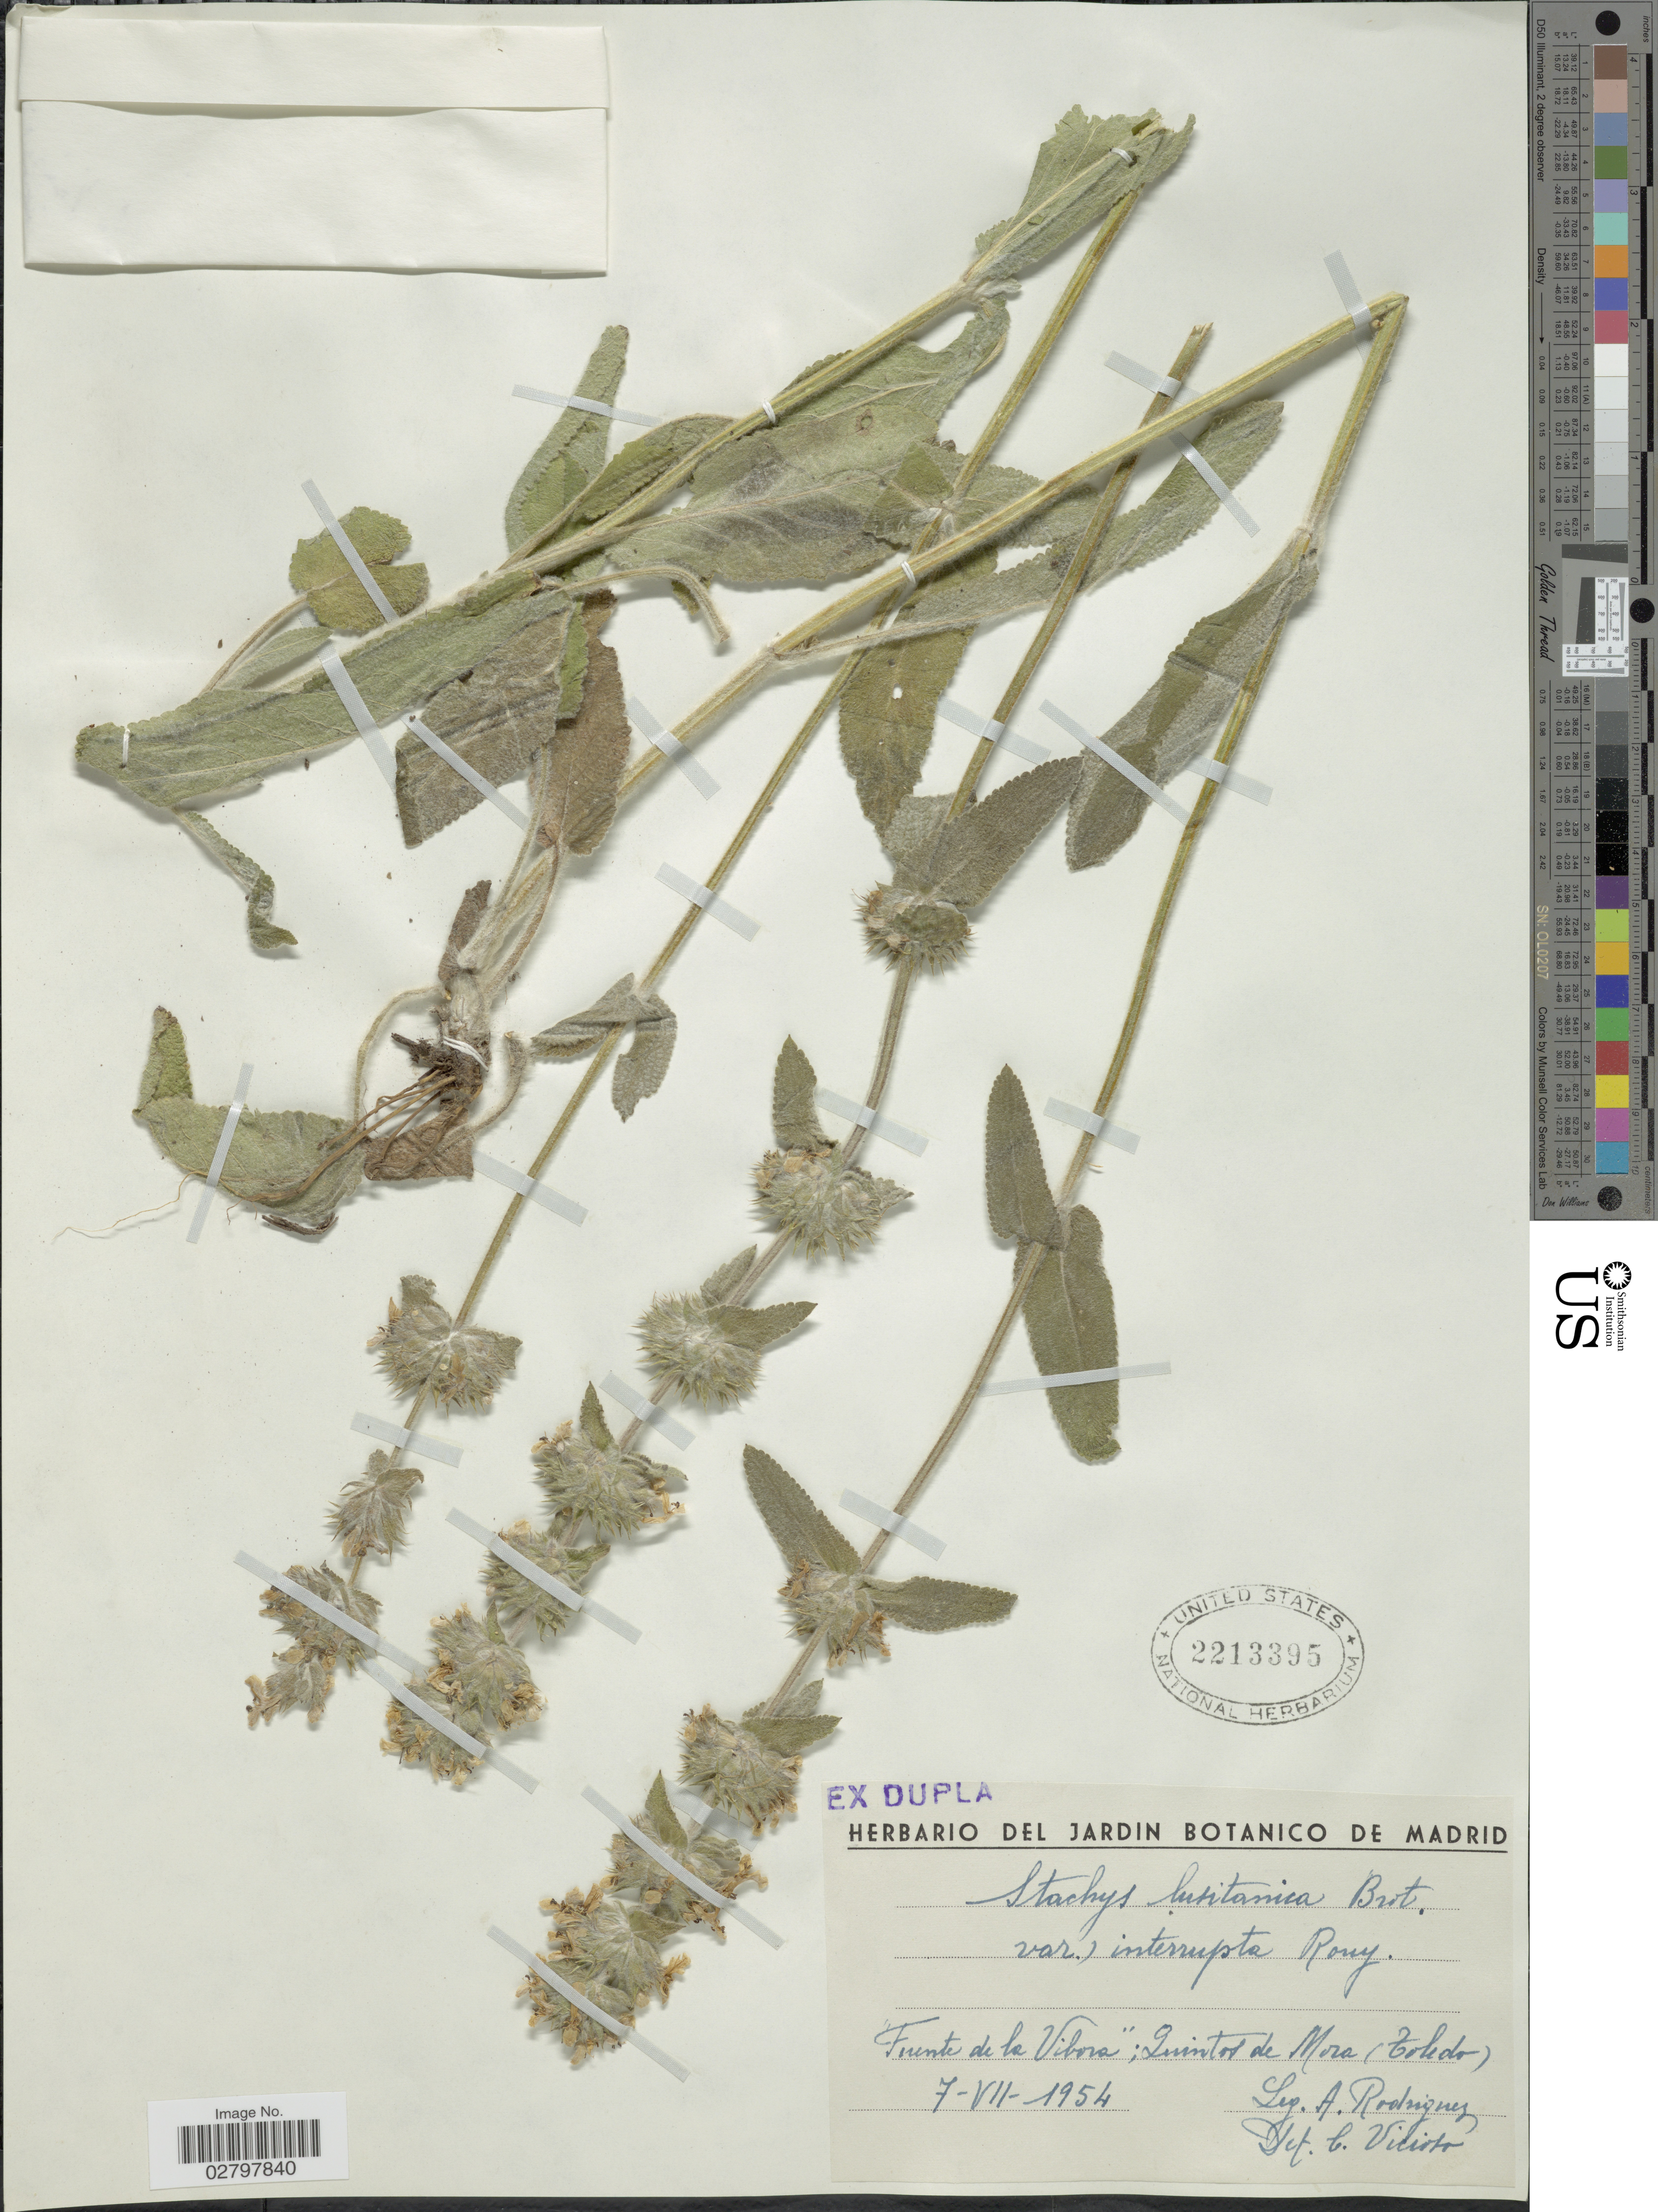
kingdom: Plantae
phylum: Tracheophyta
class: Magnoliopsida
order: Lamiales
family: Lamiaceae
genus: Stachys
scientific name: Stachys lusitanica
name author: (Hoffmanns. & Link) Steud.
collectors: A. Rodrigues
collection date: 1954-07-07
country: Spain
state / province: Castilla-La Mancha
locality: Fuente de la Vibora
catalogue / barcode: US 2213395